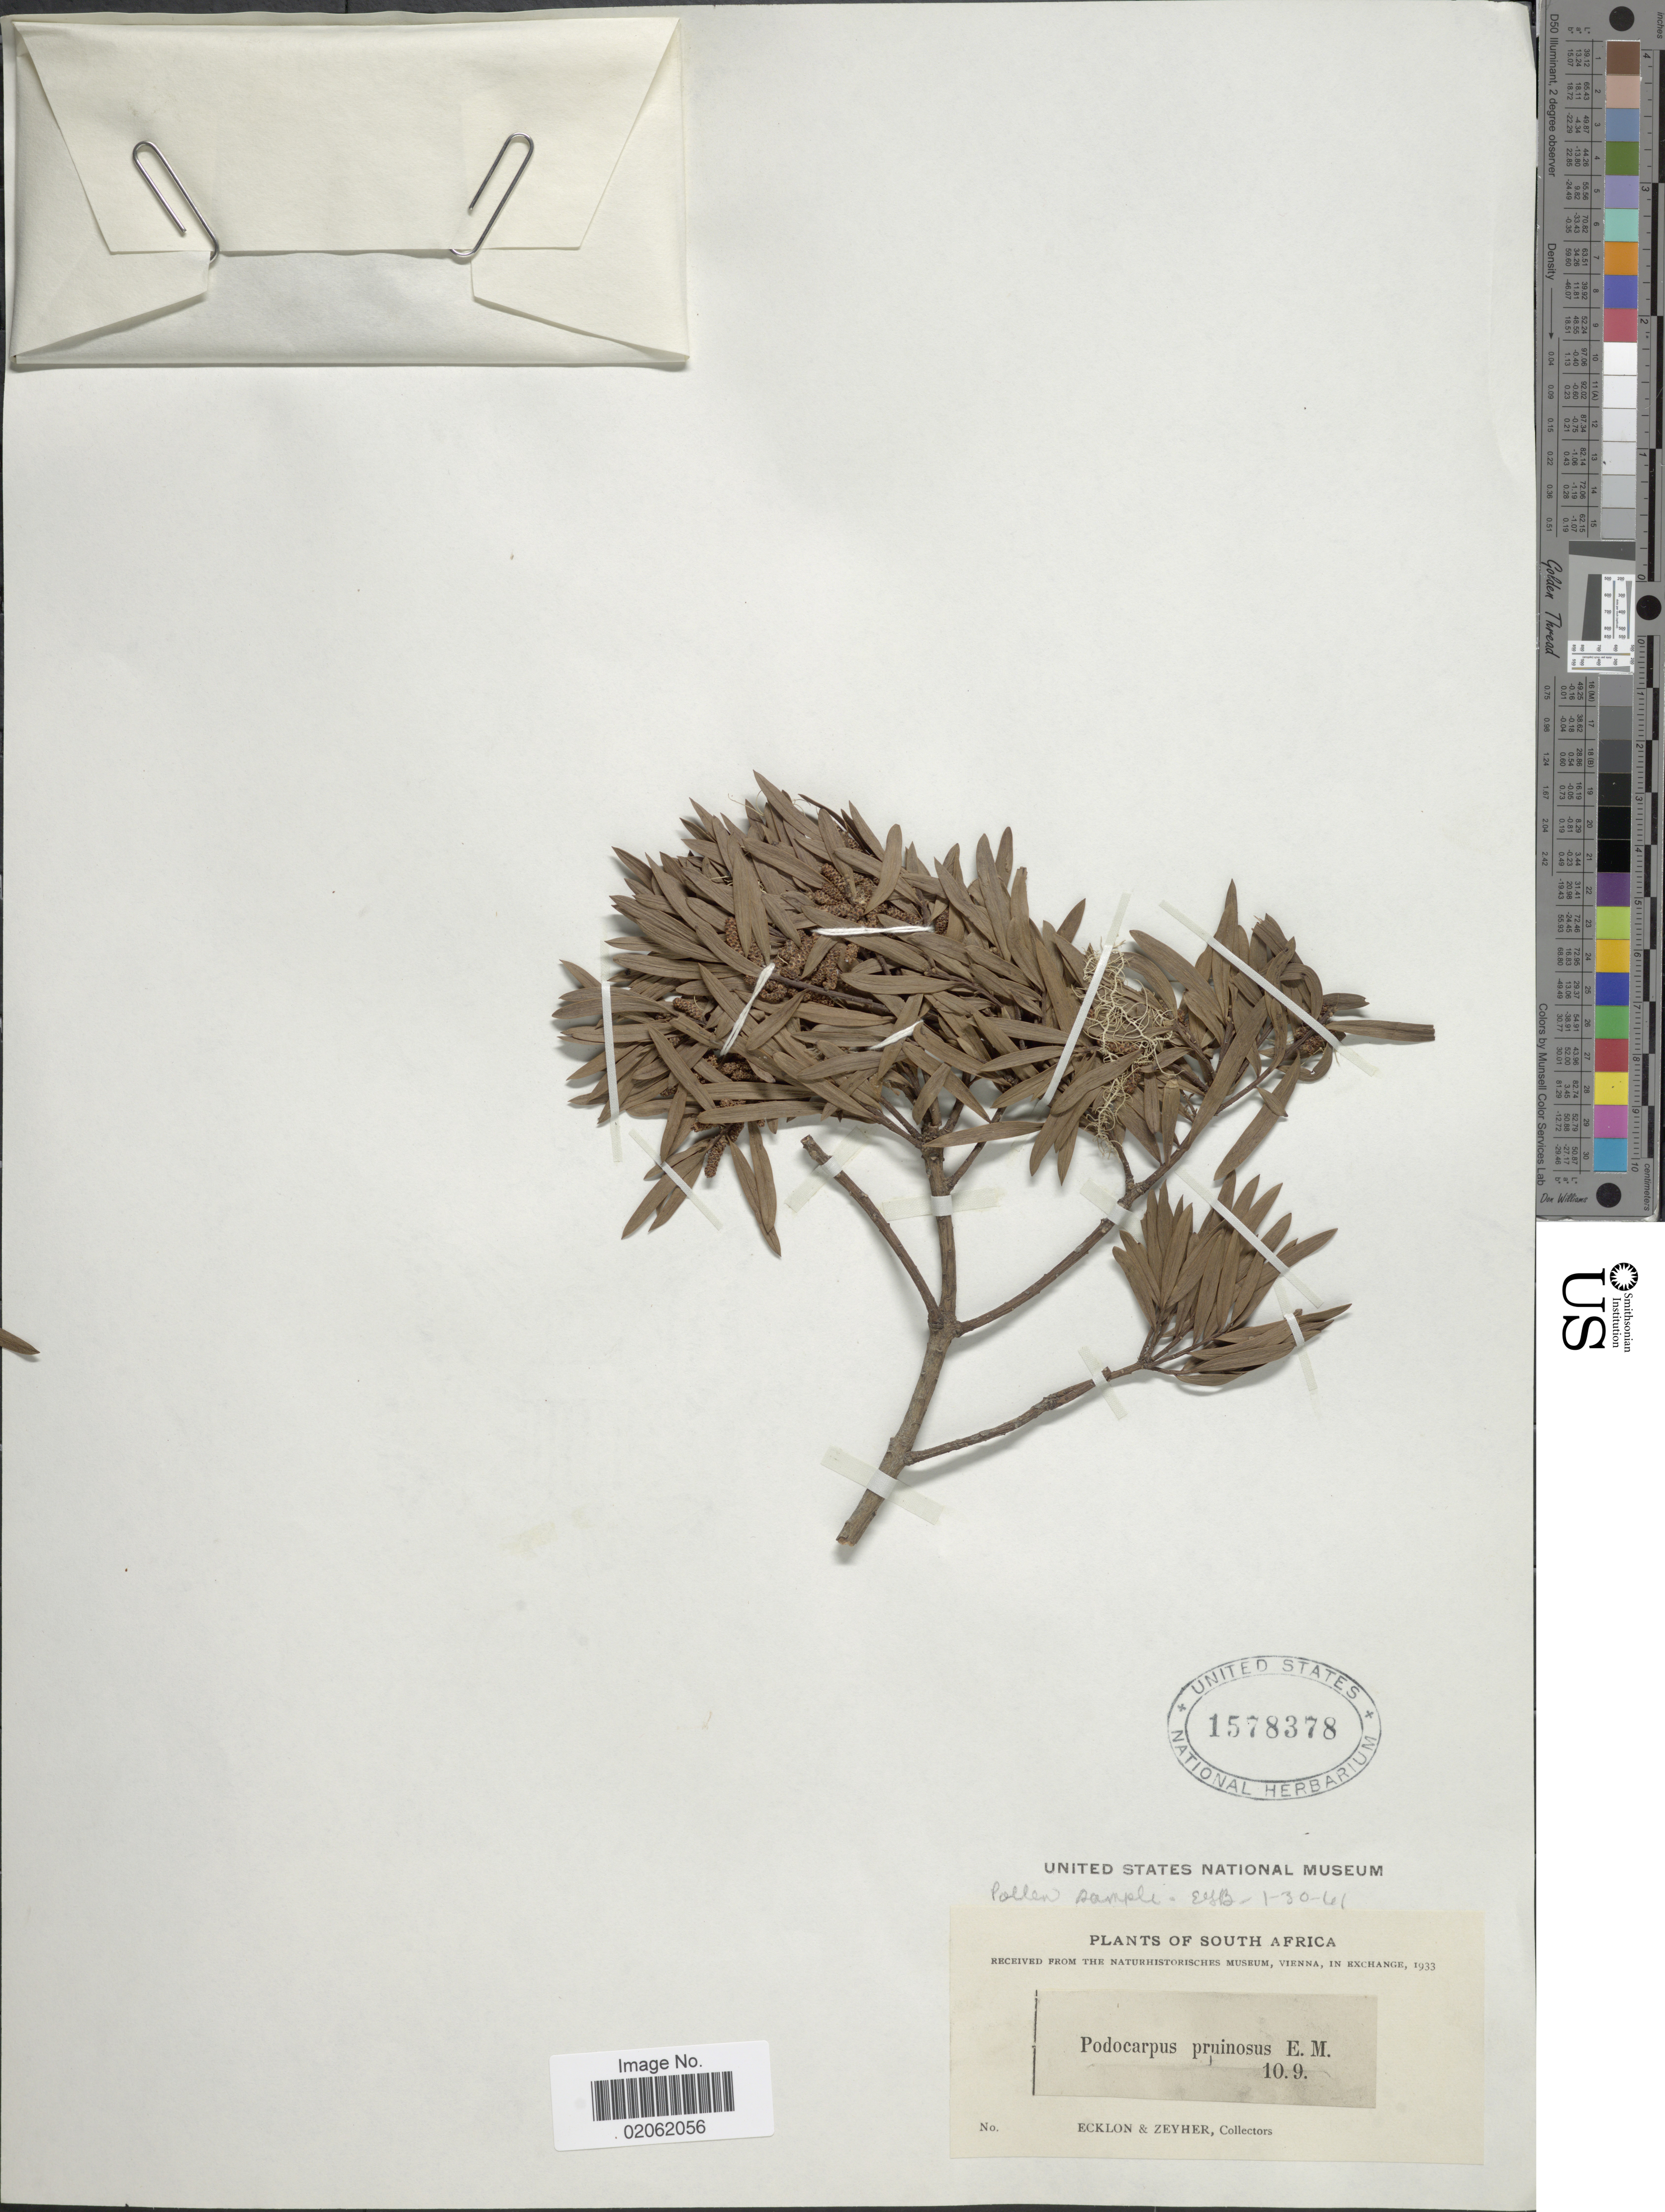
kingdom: Plantae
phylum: Tracheophyta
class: Pinopsida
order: Pinales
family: Podocarpaceae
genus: Podocarpus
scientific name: Podocarpus elongatus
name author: (Aiton) L'Hér. ex Pers.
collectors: -. Ecklon & -. Zeyher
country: South Africa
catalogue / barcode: US 1578378